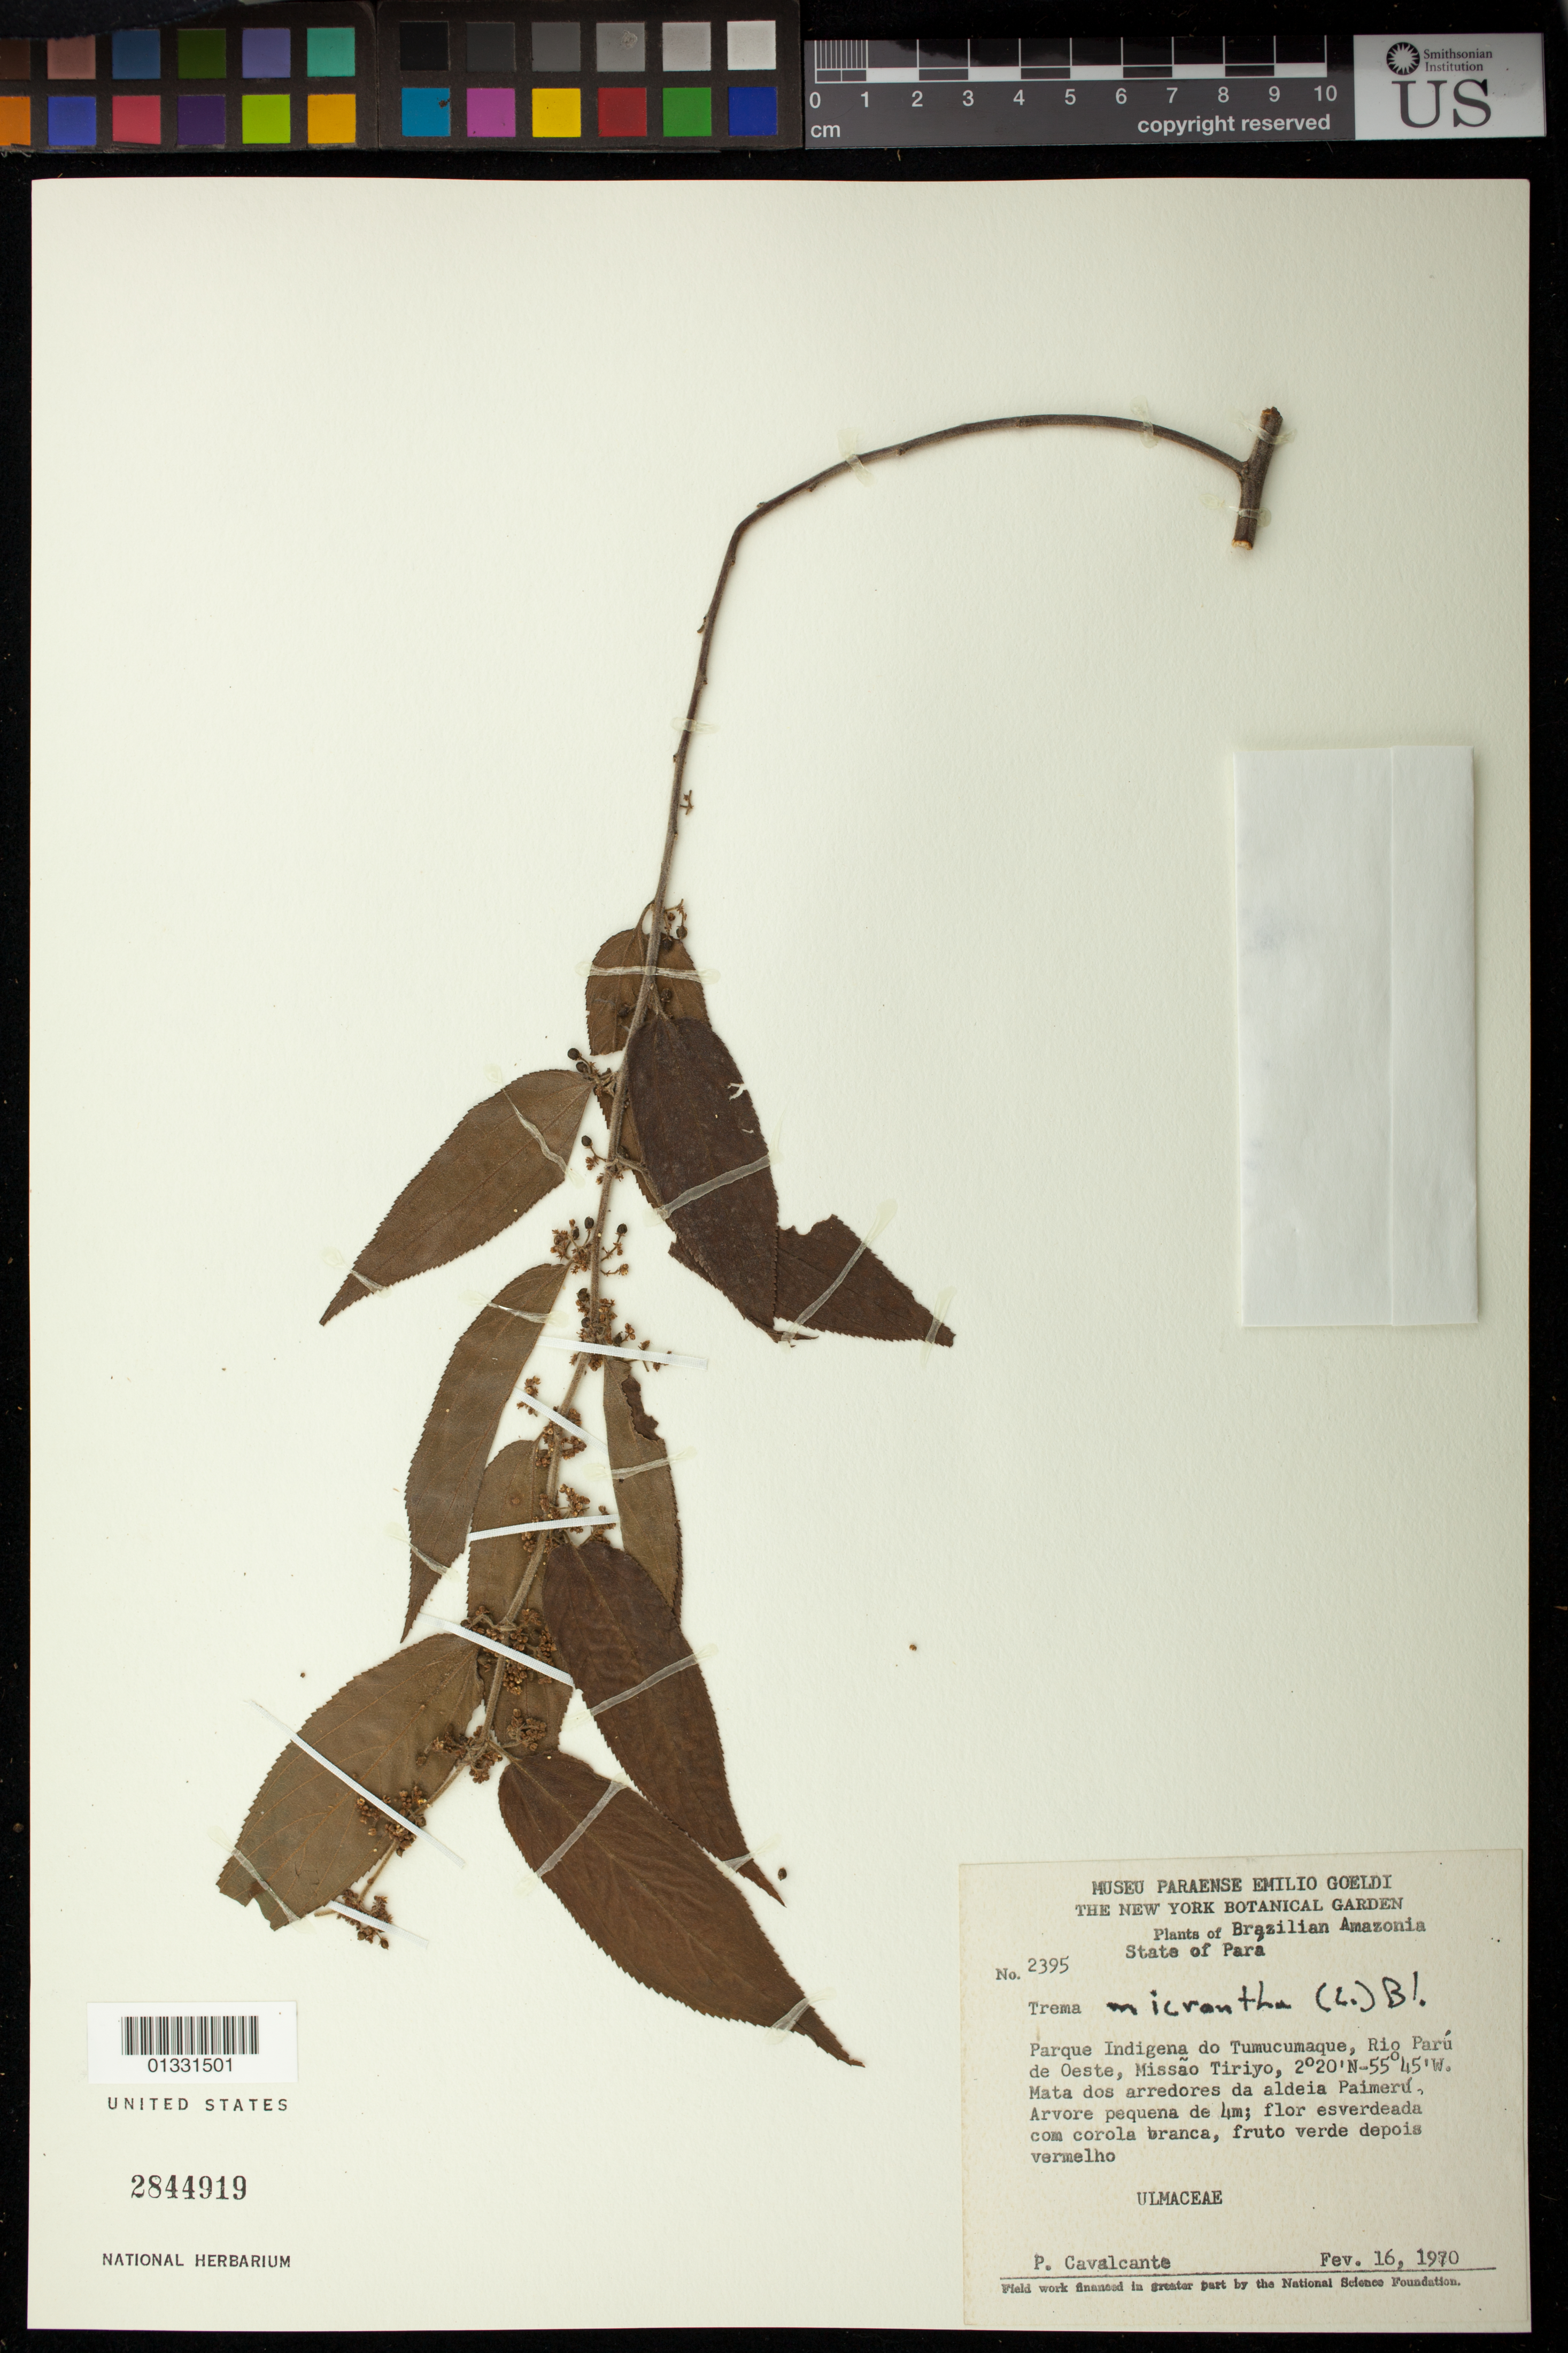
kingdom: Plantae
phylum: Tracheophyta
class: Magnoliopsida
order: Rosales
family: Cannabaceae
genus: Trema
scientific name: Trema micranthum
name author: (L.) Blume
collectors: P. B. Cavalcante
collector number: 2395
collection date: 1970-02-16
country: Brazil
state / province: Pará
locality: Parque Indigena do Tumucumaque, Rio parú de Oeste, Missão Tiriyo, Mata dos arredores da aldeia Paimerú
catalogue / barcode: US 2844919